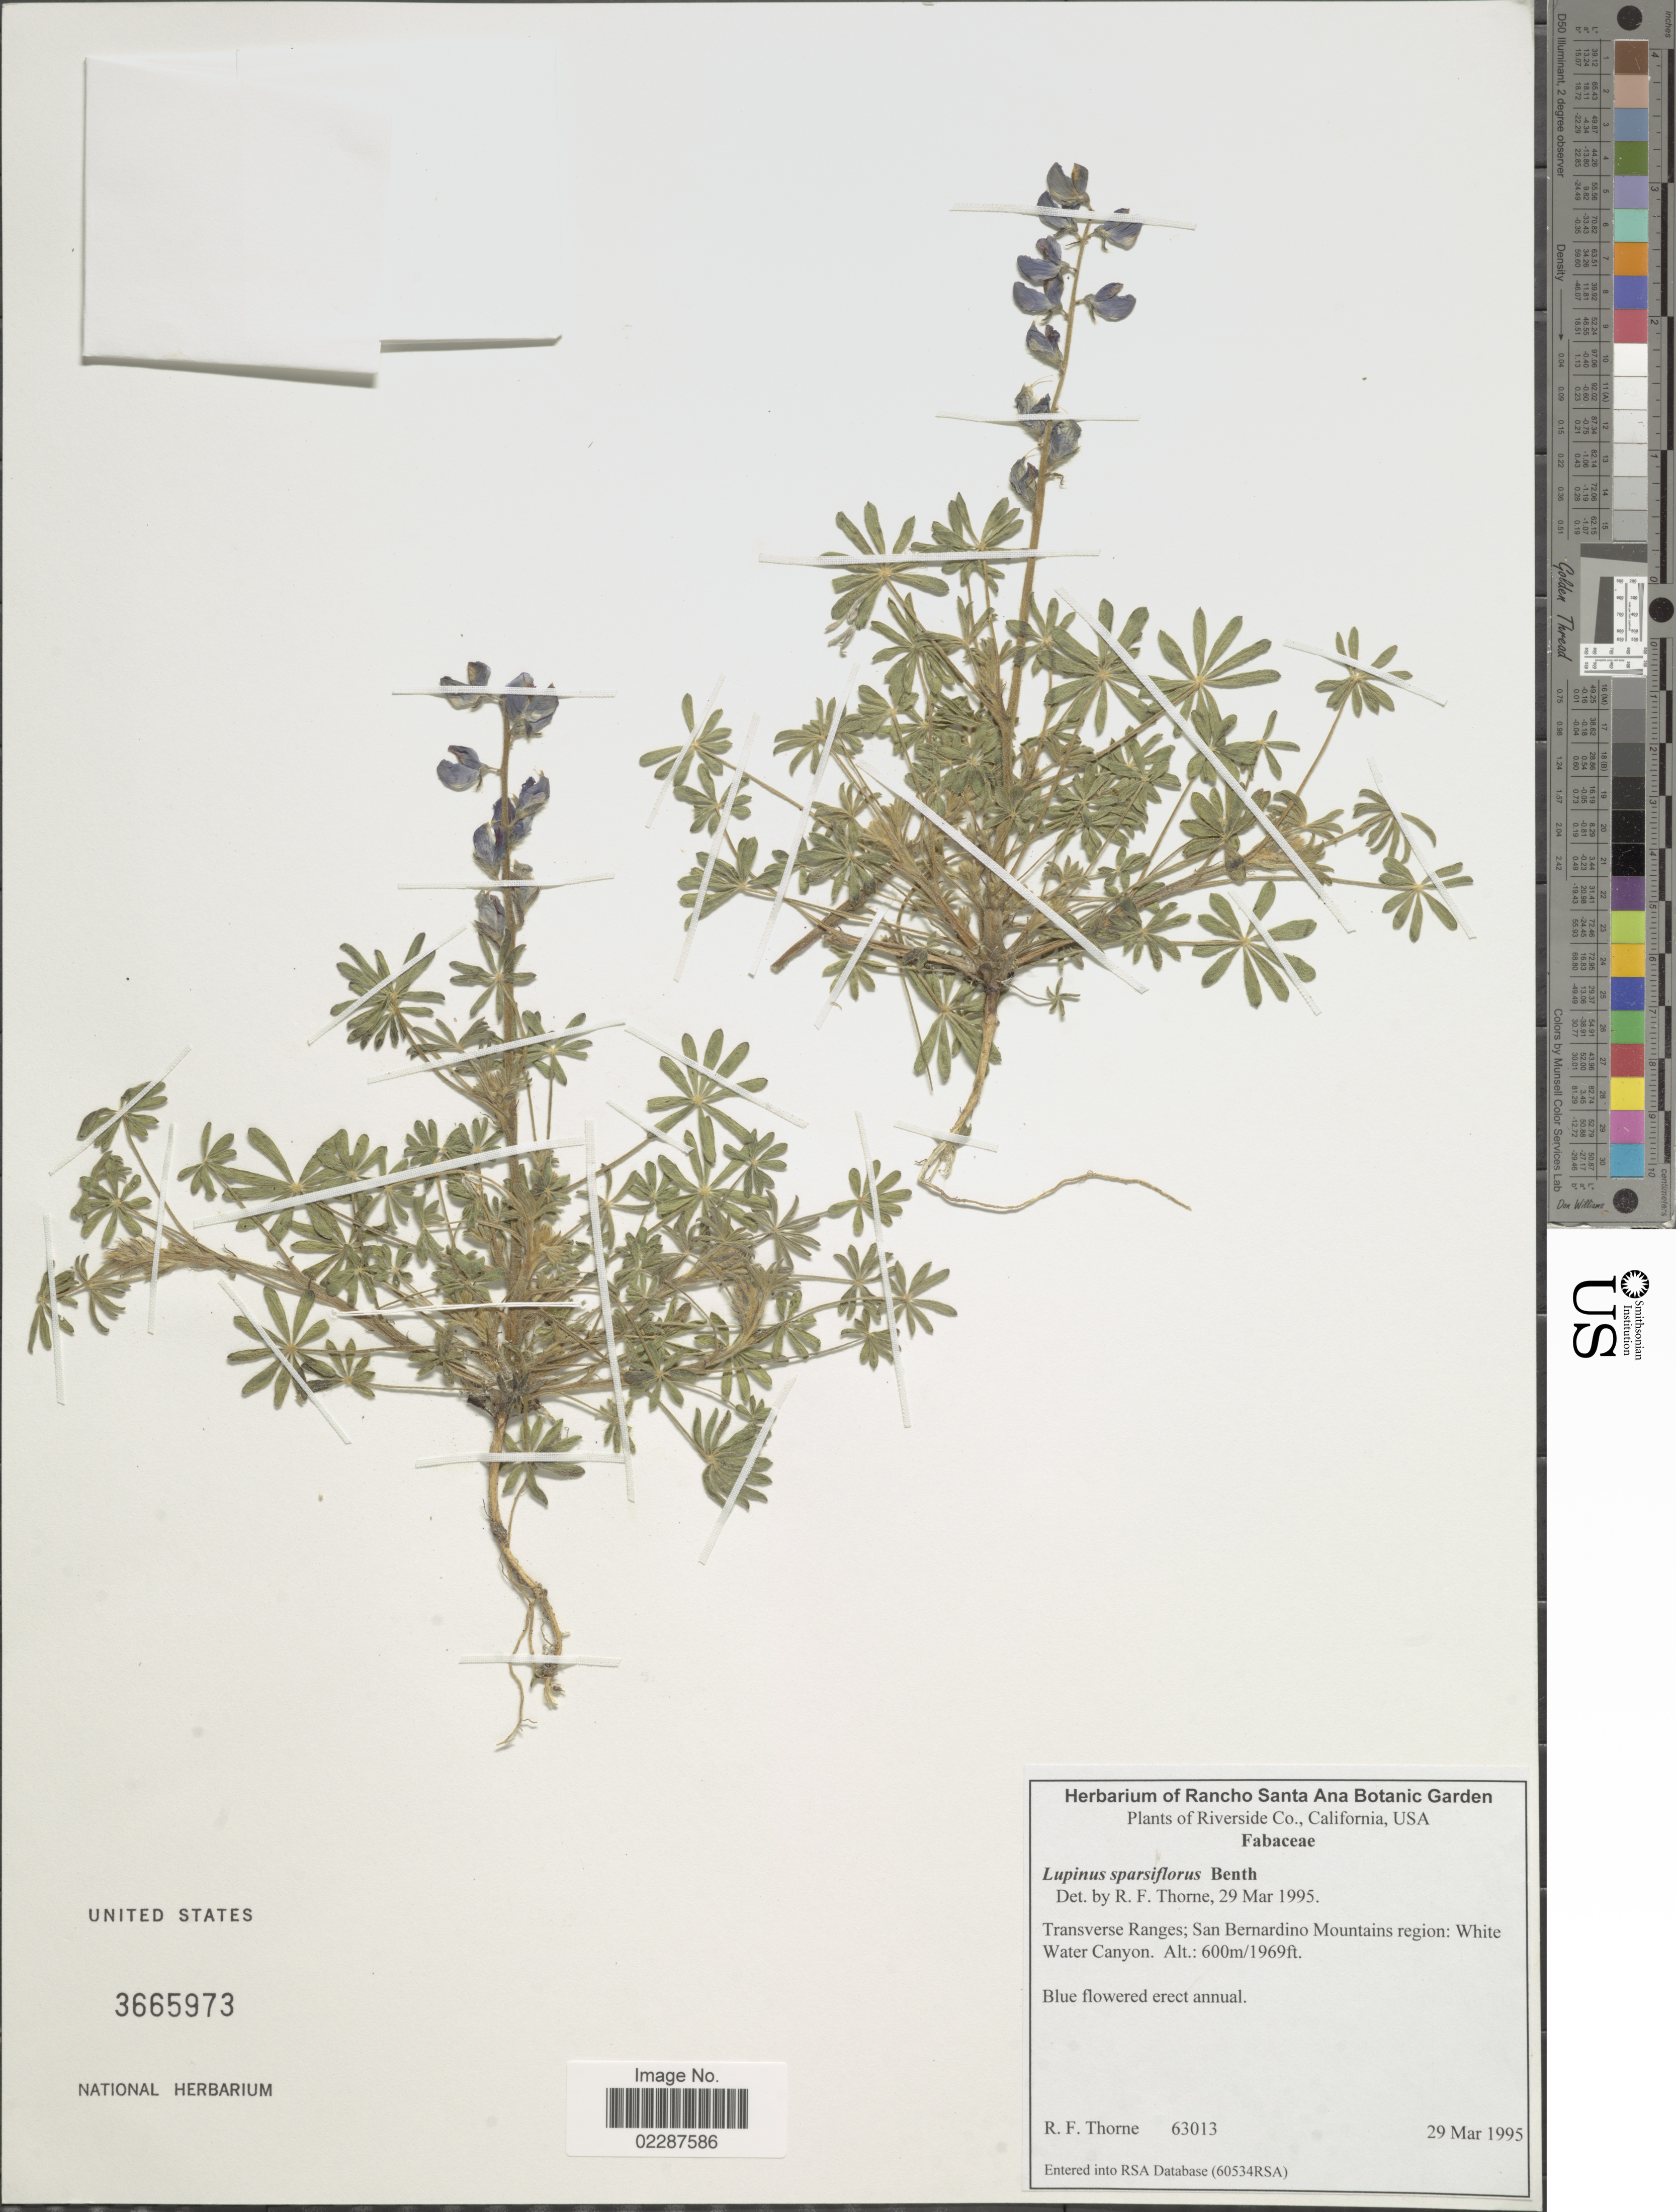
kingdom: Plantae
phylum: Tracheophyta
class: Magnoliopsida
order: Fabales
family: Fabaceae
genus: Lupinus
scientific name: Lupinus sparsiflorus subsp. sparsiflorus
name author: Benth.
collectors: R. F. Thorne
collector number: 63013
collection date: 1995-03-29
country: United States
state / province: California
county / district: Riverside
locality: Riverside Co., Transverse Ranges, San Bernardino Mountains region: White Water Canyon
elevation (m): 600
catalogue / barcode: US 3665973